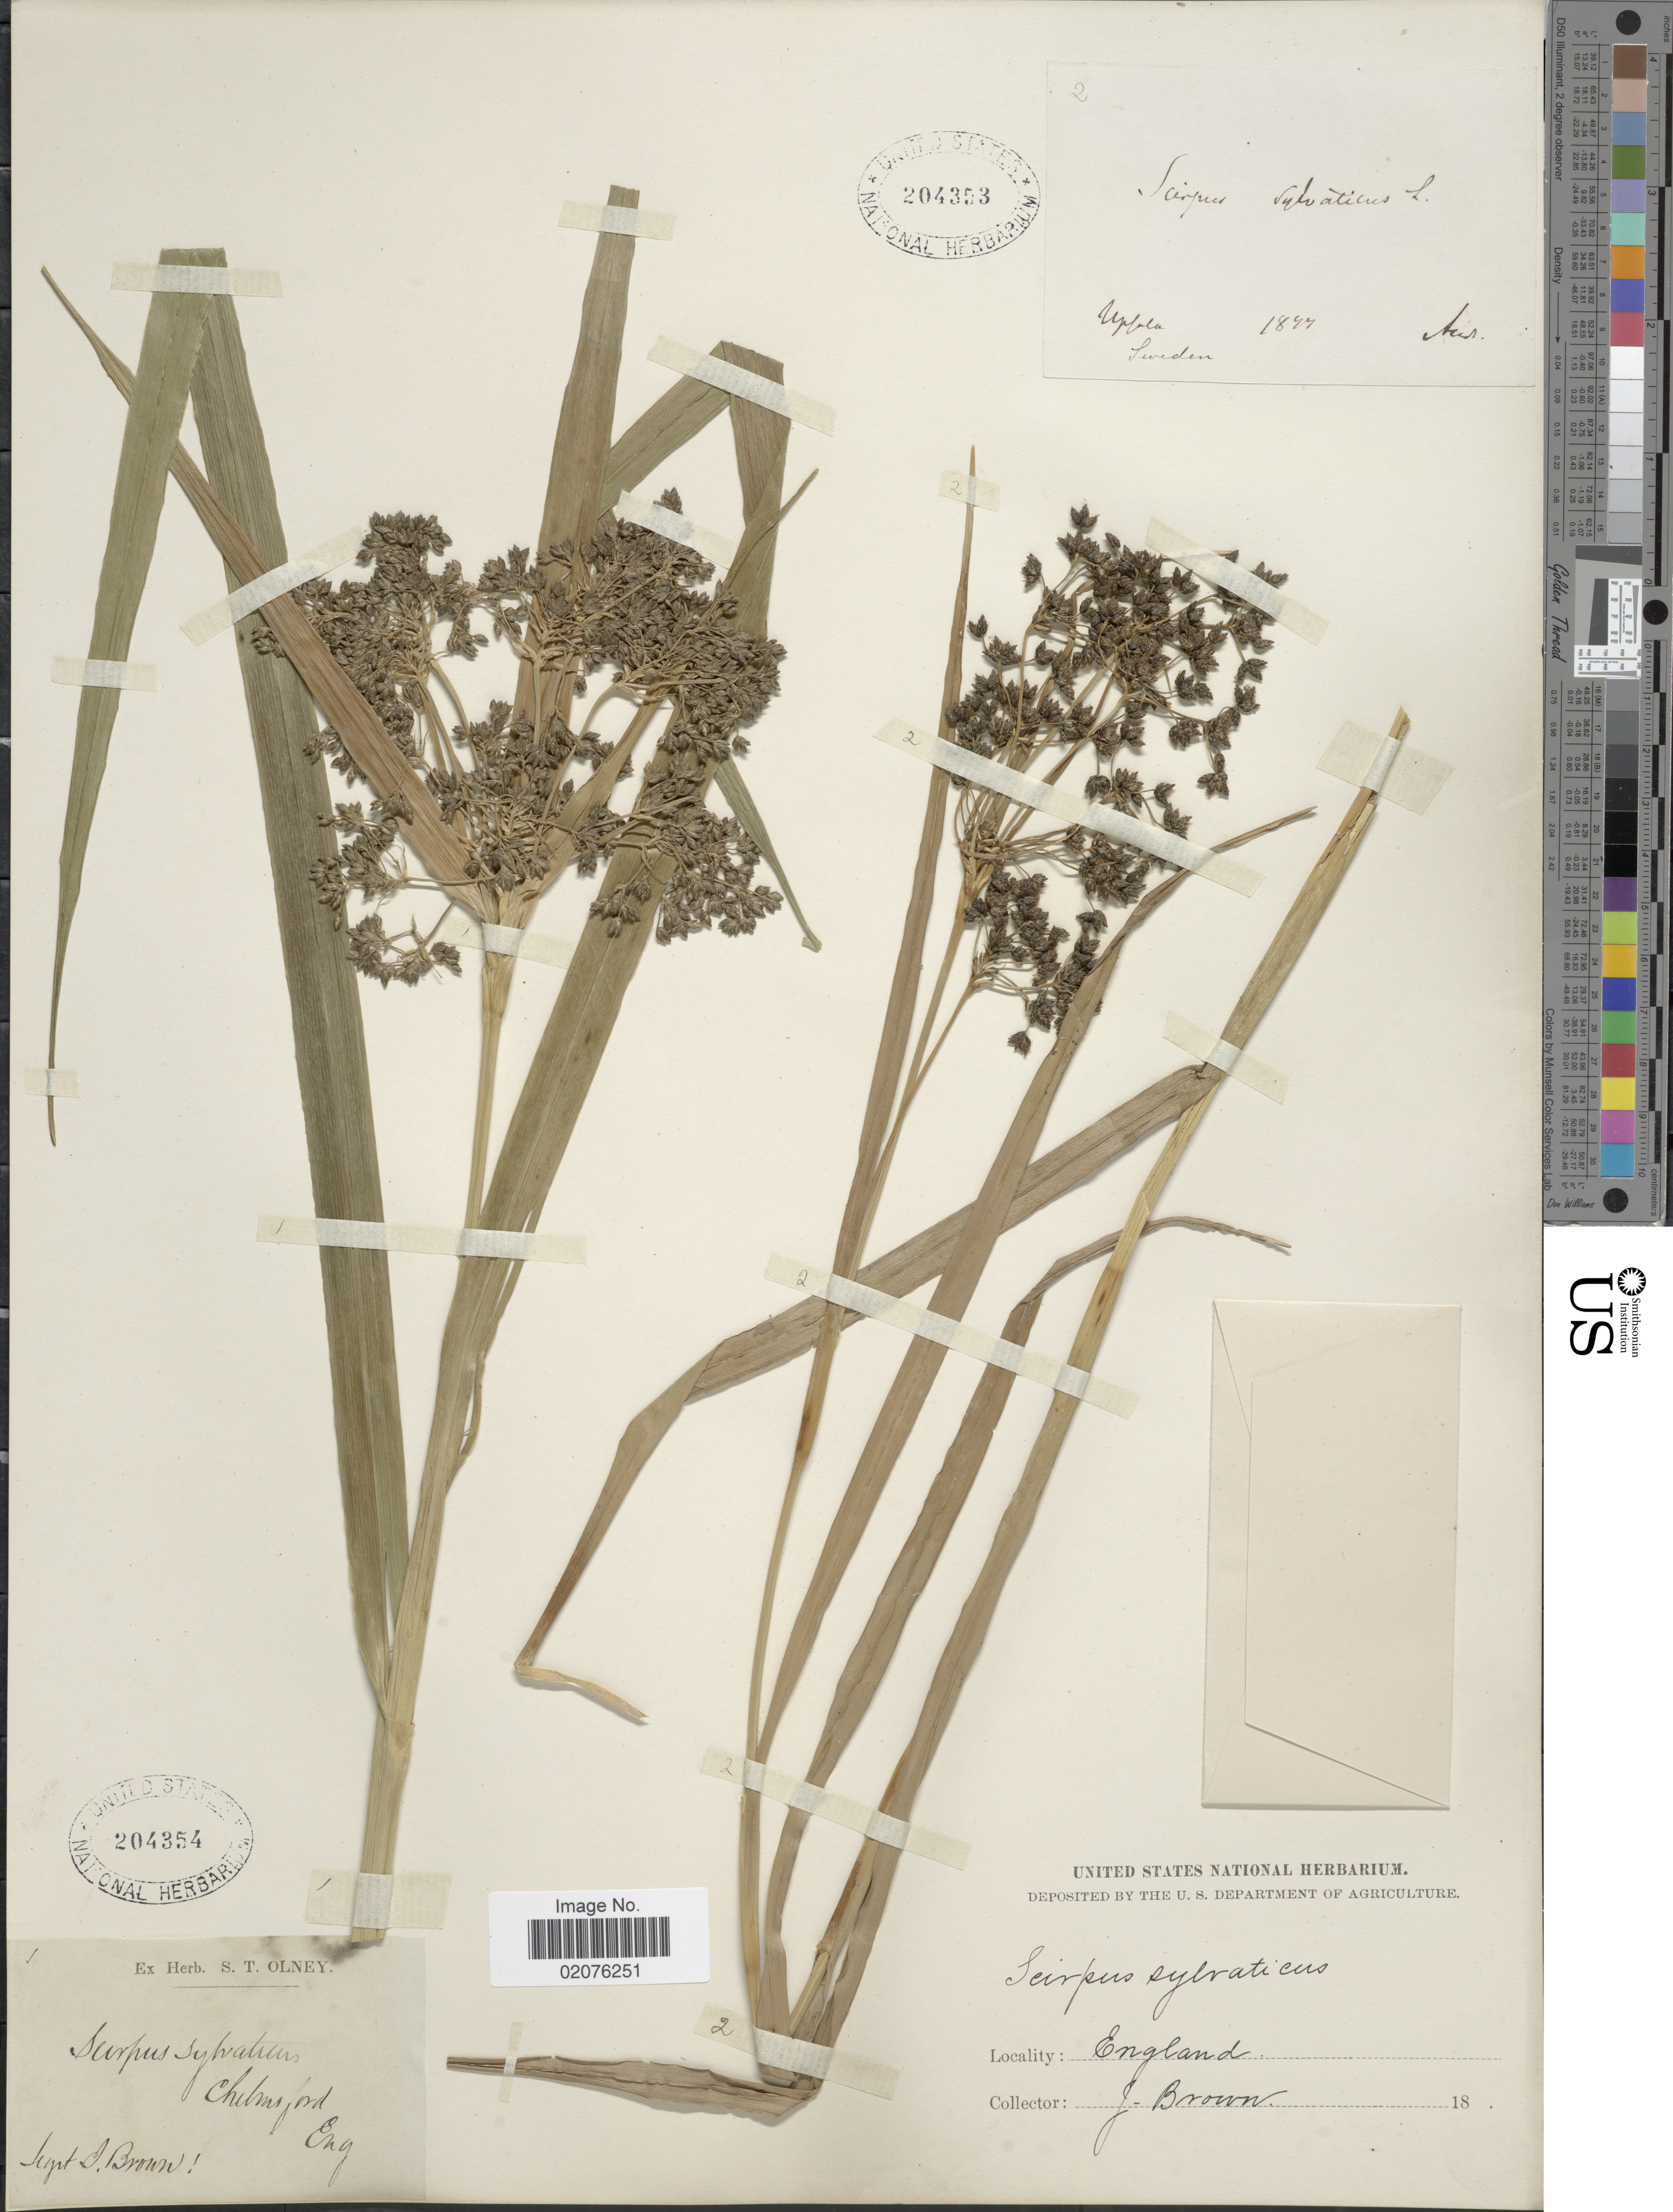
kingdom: Plantae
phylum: Tracheophyta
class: Liliopsida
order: Poales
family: Cyperaceae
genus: Scirpus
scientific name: Scirpus sylvaticus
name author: L.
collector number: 2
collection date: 1844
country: Sweden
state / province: Uppsala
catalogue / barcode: US 204353-2